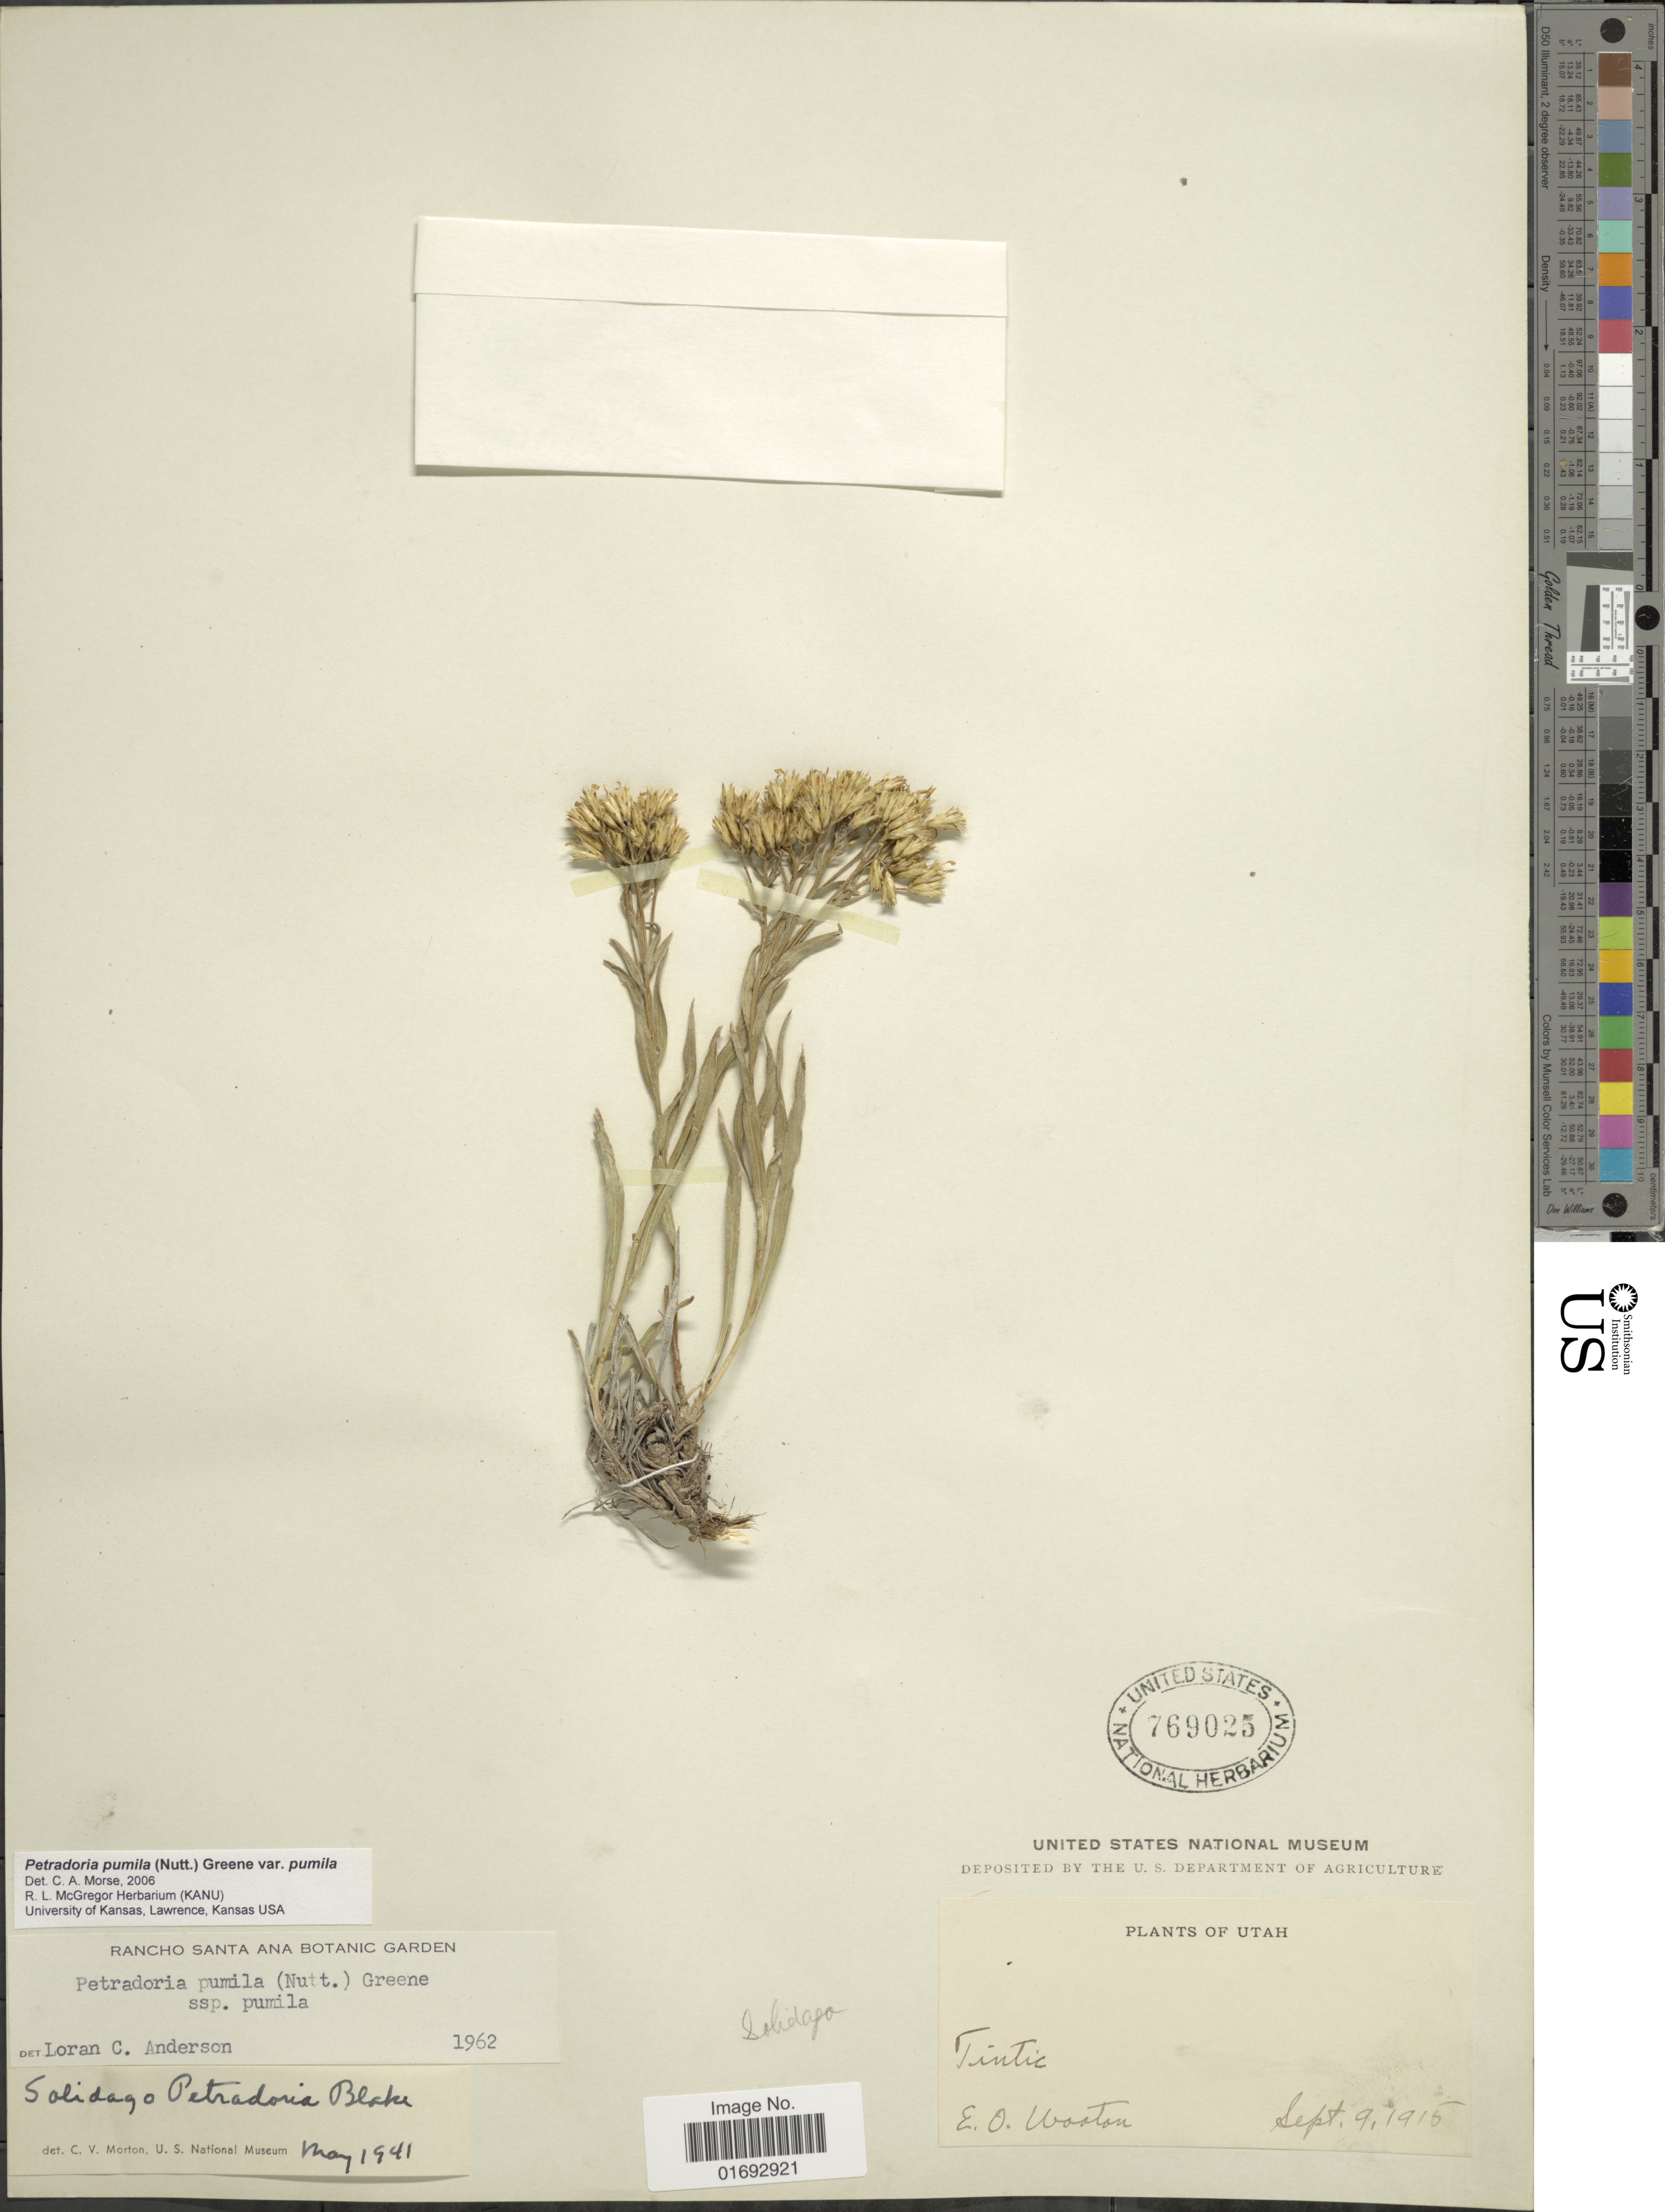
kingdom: Plantae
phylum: Tracheophyta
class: Magnoliopsida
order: Asterales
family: Asteraceae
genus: Petradoria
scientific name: Petradoria pumila var. pumila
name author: (Nutt.) Greene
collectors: E. O. Wooton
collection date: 1915-09-09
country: United States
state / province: Utah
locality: Tintic [unsure placement]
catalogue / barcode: US 769025